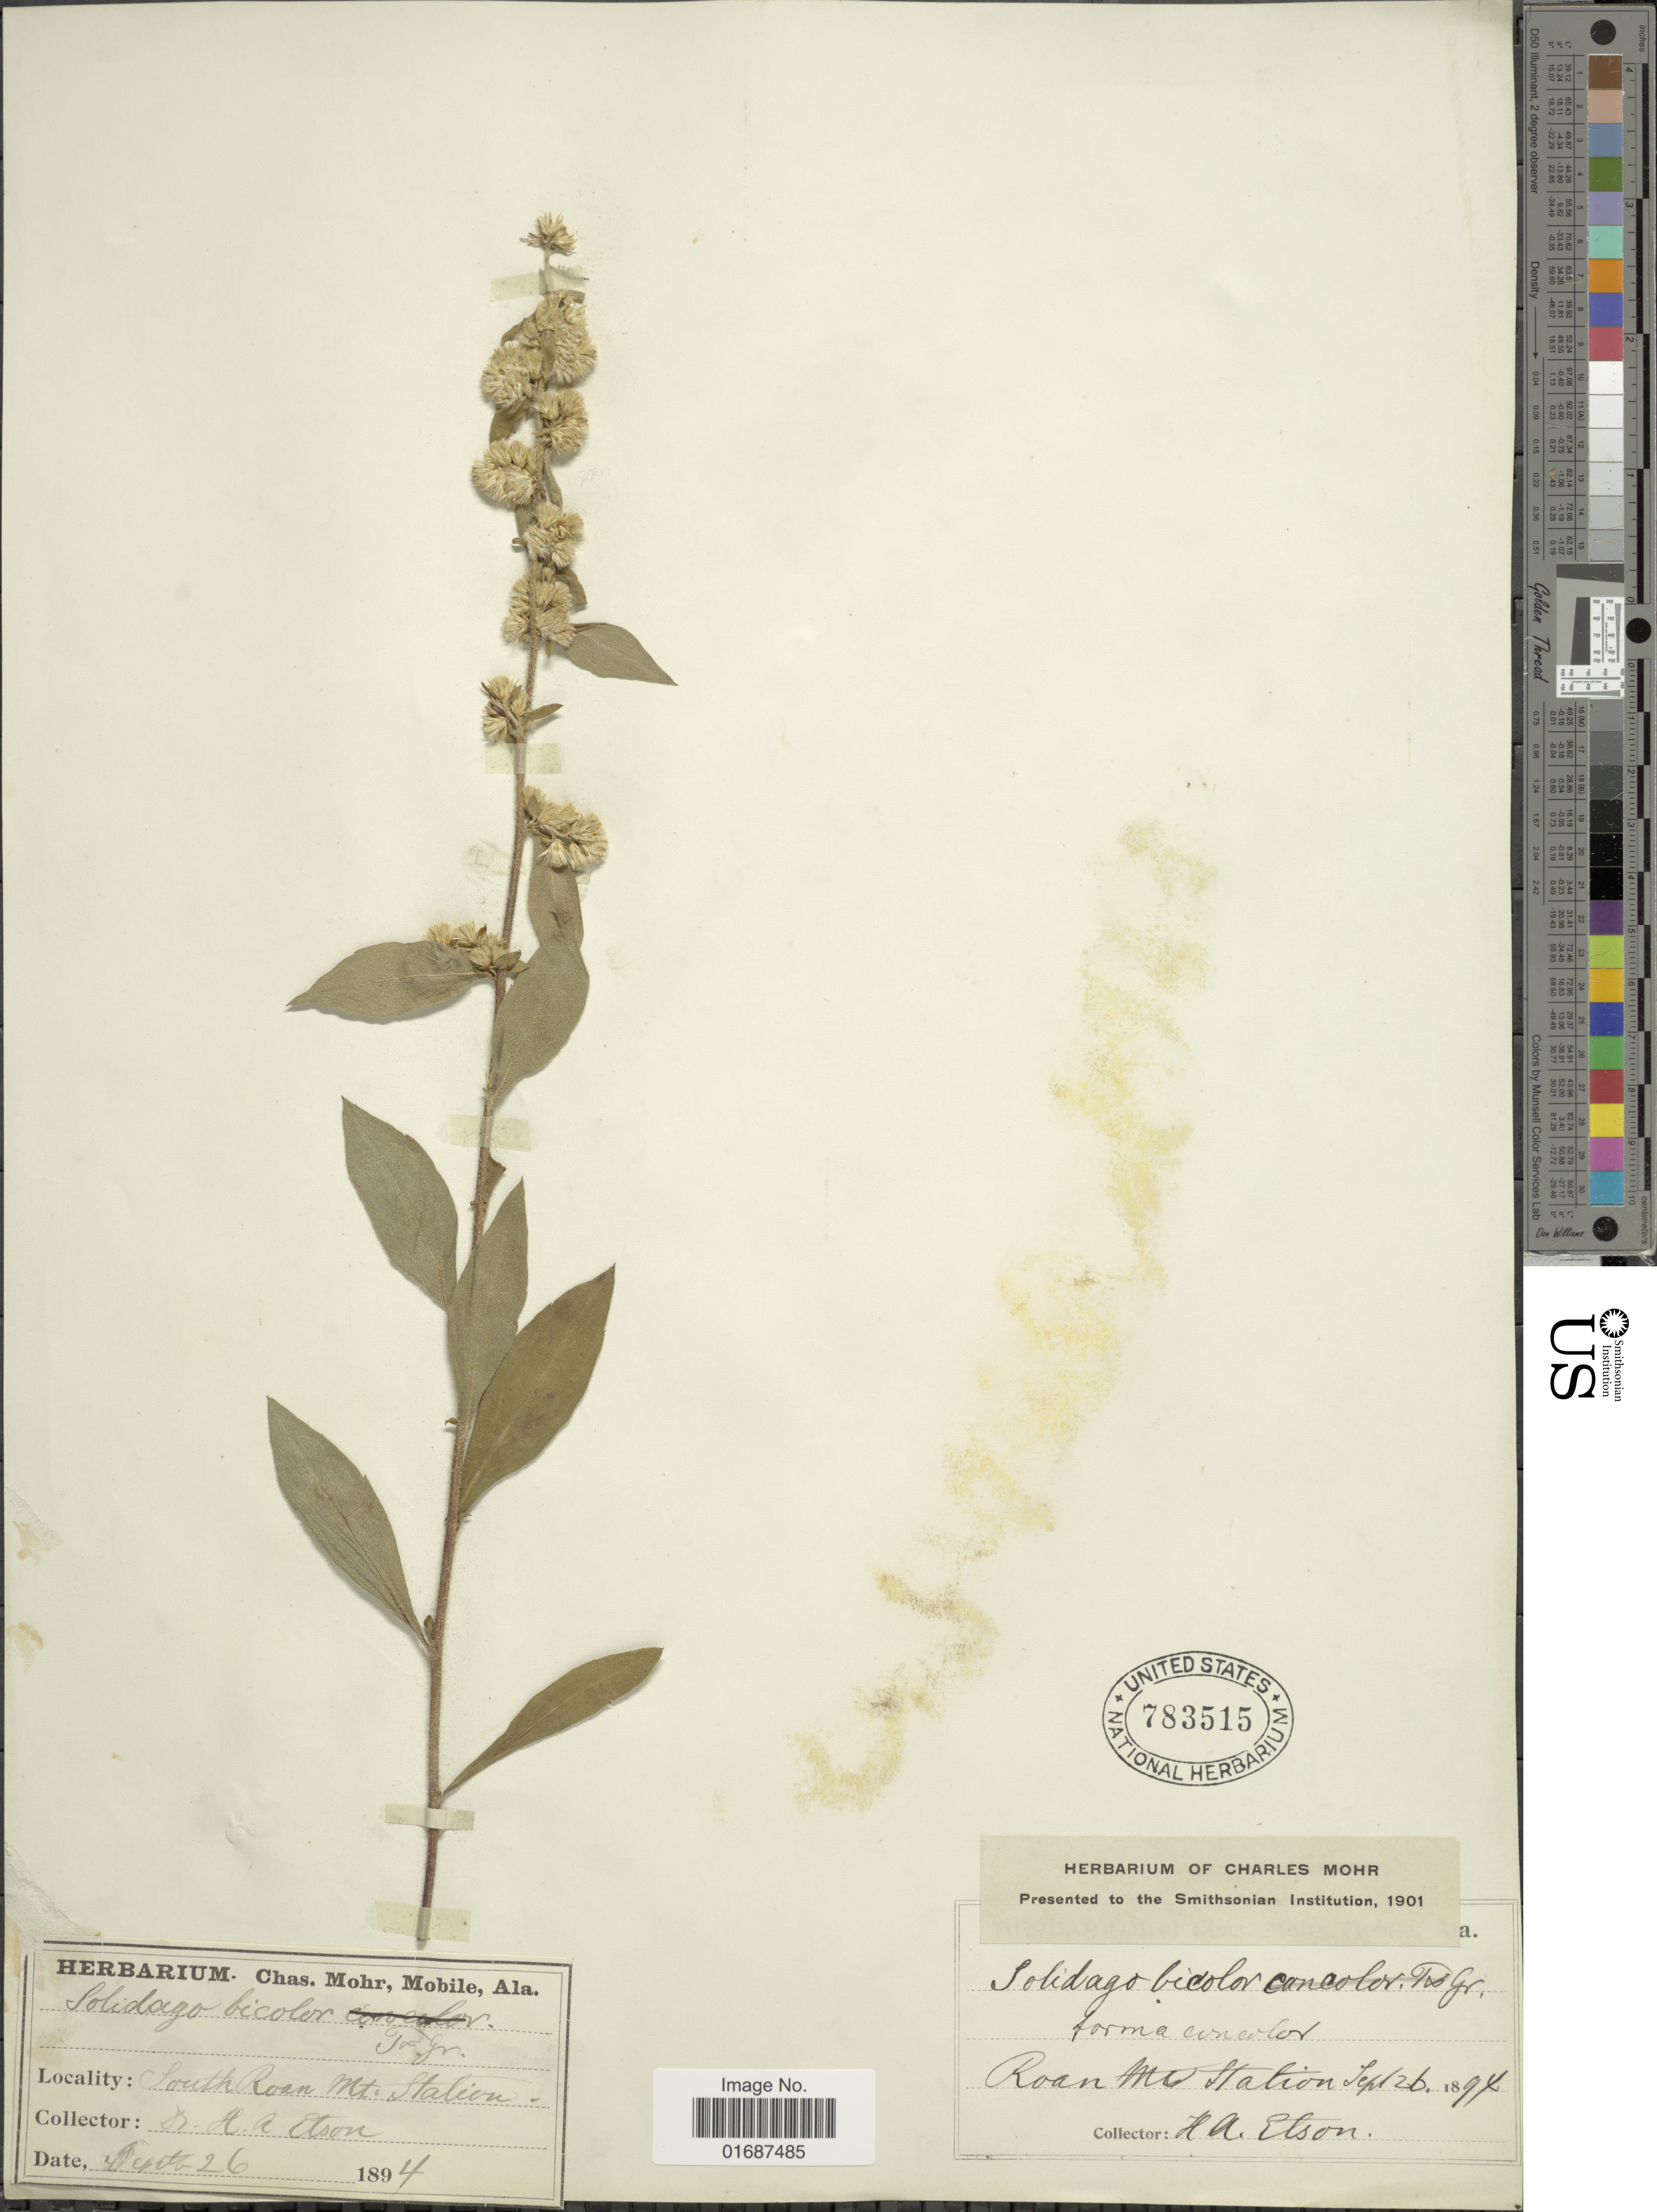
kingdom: Plantae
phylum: Tracheophyta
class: Magnoliopsida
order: Asterales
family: Asteraceae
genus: Solidago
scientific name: Solidago hispida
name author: Muhl. ex Willd.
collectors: H. Etson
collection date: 1894-09-26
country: United States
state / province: North Carolina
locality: South Roan Mt. Station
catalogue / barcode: US 783515